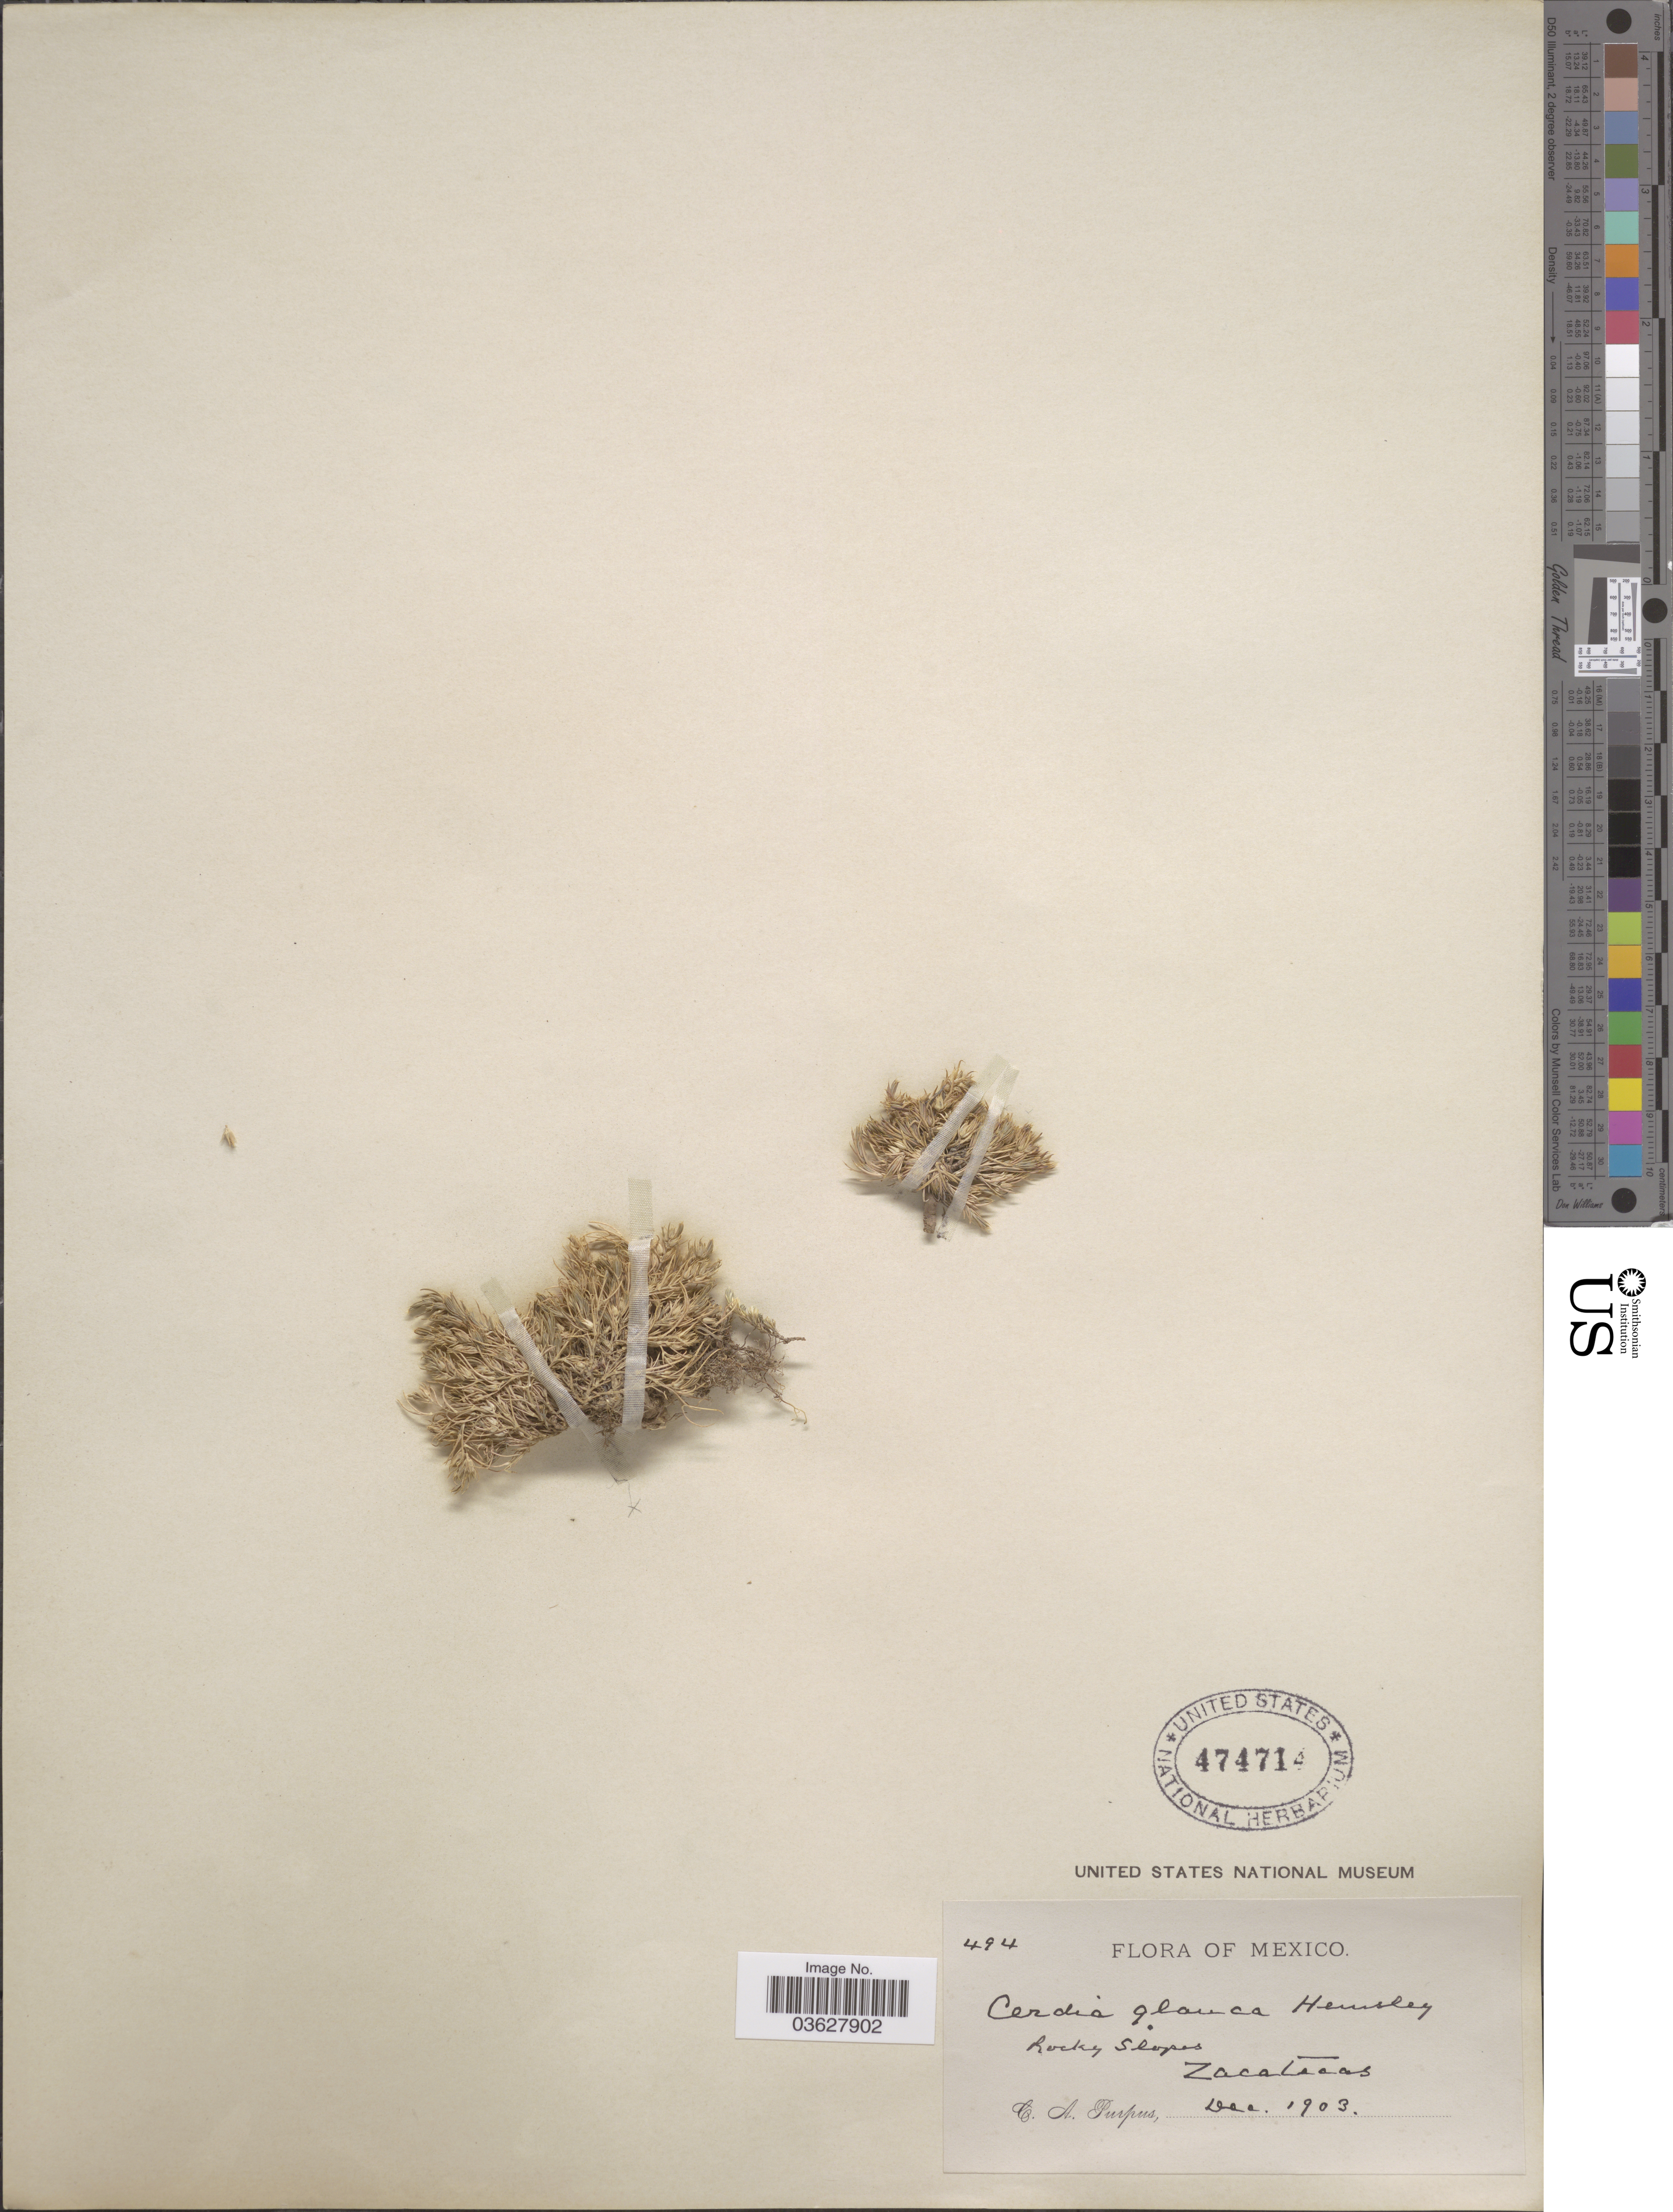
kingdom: Plantae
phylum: Tracheophyta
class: Magnoliopsida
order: Caryophyllales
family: Caryophyllaceae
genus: Cerdia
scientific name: Cerdia glauca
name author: Hemsl.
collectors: C. A. Purpus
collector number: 494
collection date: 1903-12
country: Mexico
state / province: Zacatecas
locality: Rocky slopes.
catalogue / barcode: US 474714